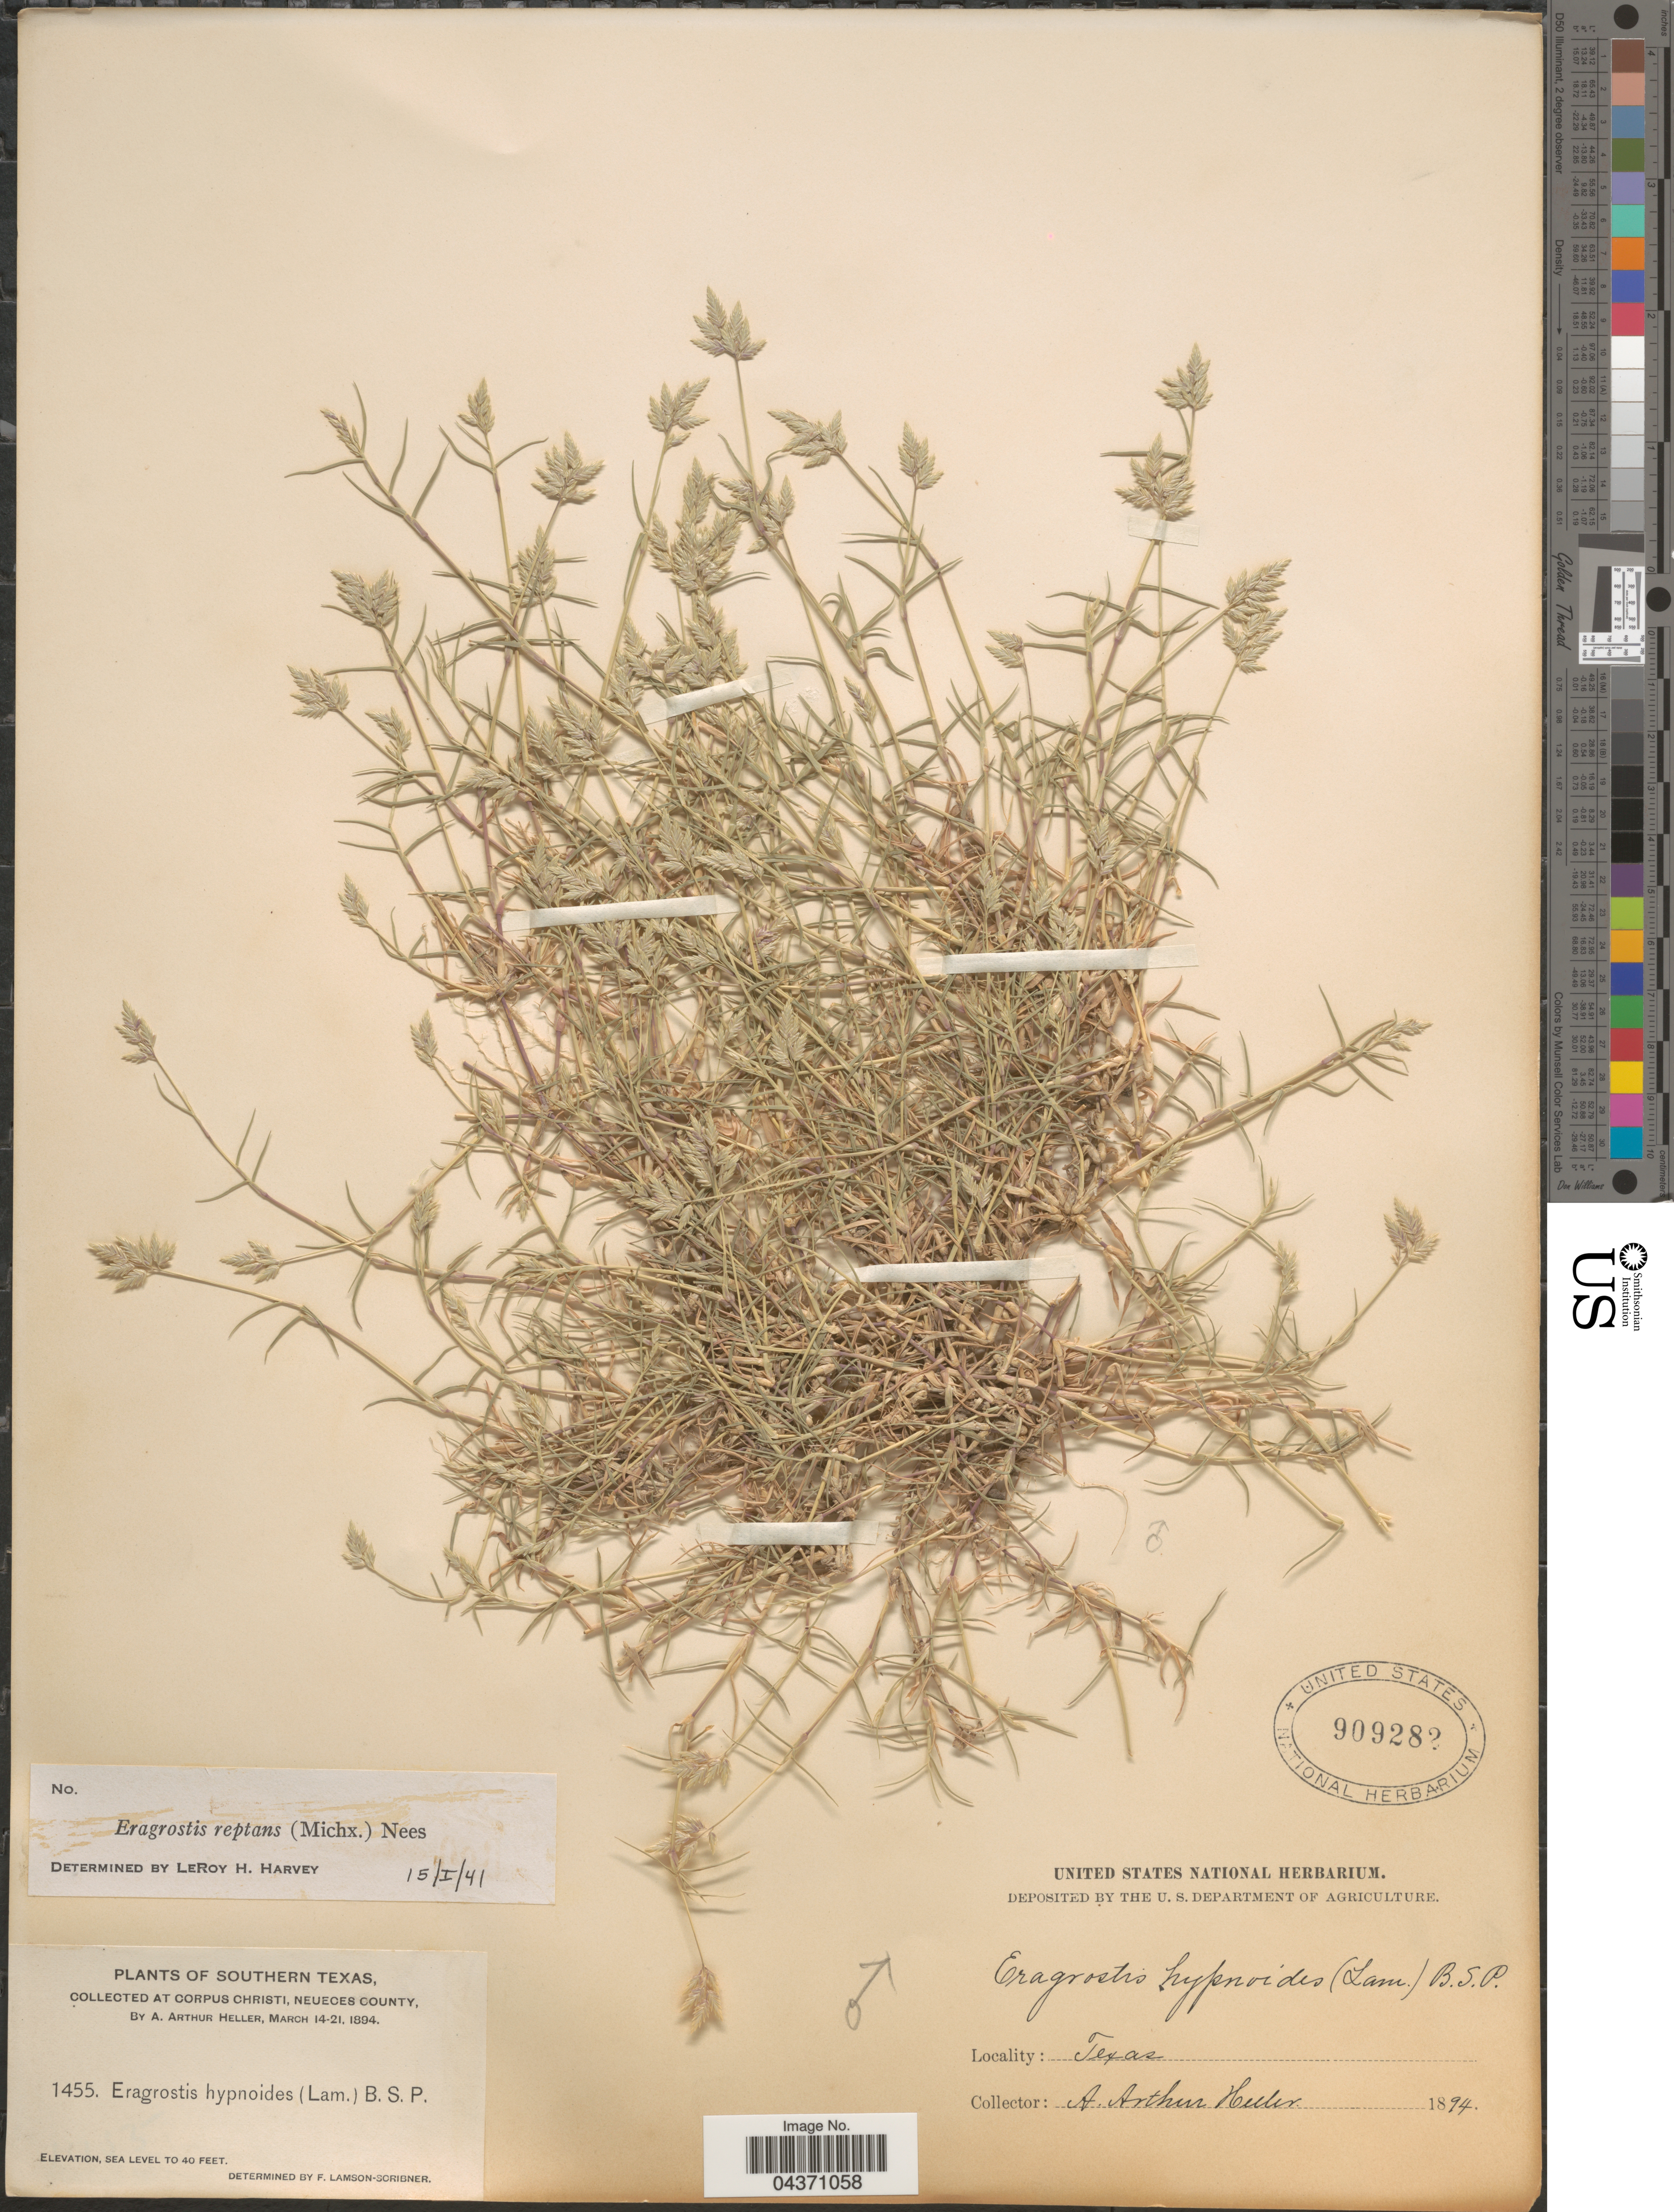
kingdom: Plantae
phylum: Tracheophyta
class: Liliopsida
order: Poales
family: Poaceae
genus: Eragrostis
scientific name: Eragrostis reptans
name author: (Michx.) Nees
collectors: A. A. Heller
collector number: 1455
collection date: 1894-03-14/1894-03-21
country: United States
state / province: Texas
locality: Southern Texas. At Corpus Christi, Neueces County.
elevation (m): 0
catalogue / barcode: US 909282